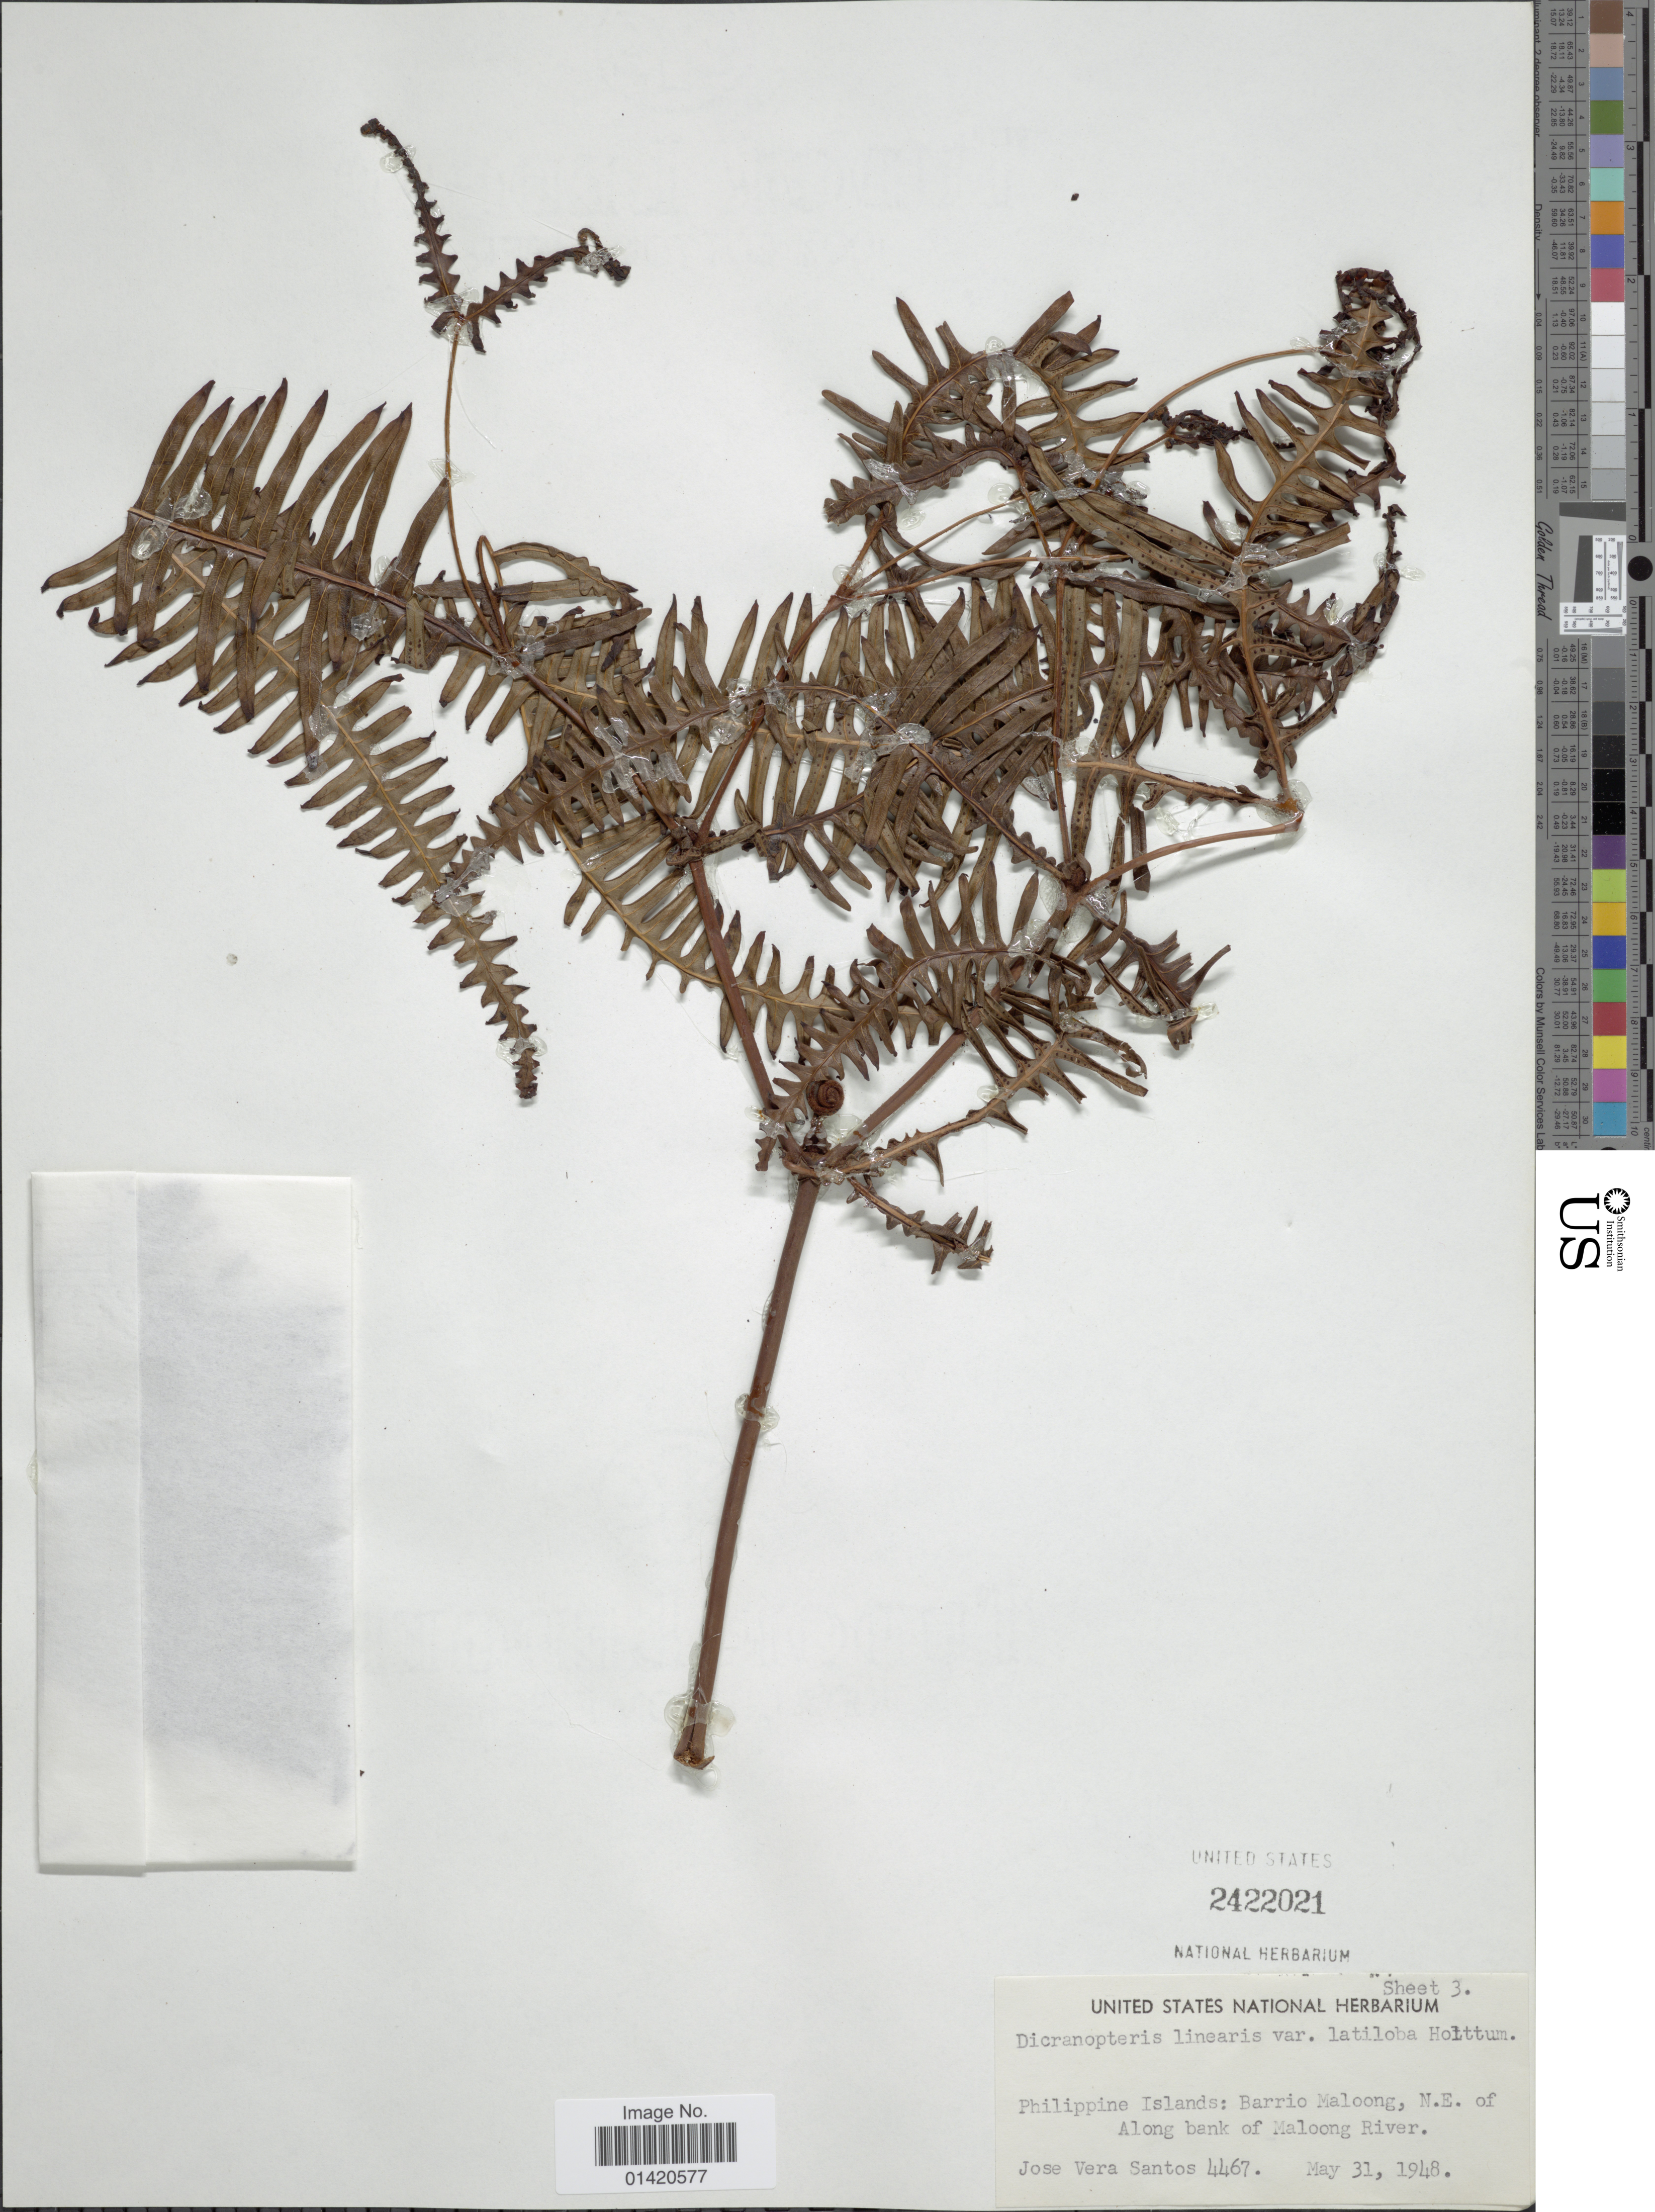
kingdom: Plantae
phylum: Tracheophyta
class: Polypodiopsida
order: Gleicheniales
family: Gleicheniaceae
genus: Dicranopteris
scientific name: Dicranopteris linearis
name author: (Burm. f.) Underw.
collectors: J. V. Santos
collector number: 4467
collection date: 1948-05-31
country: Philippines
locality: Philippine Islands: barrio Maloong, N.E. of Along bank of Maloong River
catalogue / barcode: US 2422021